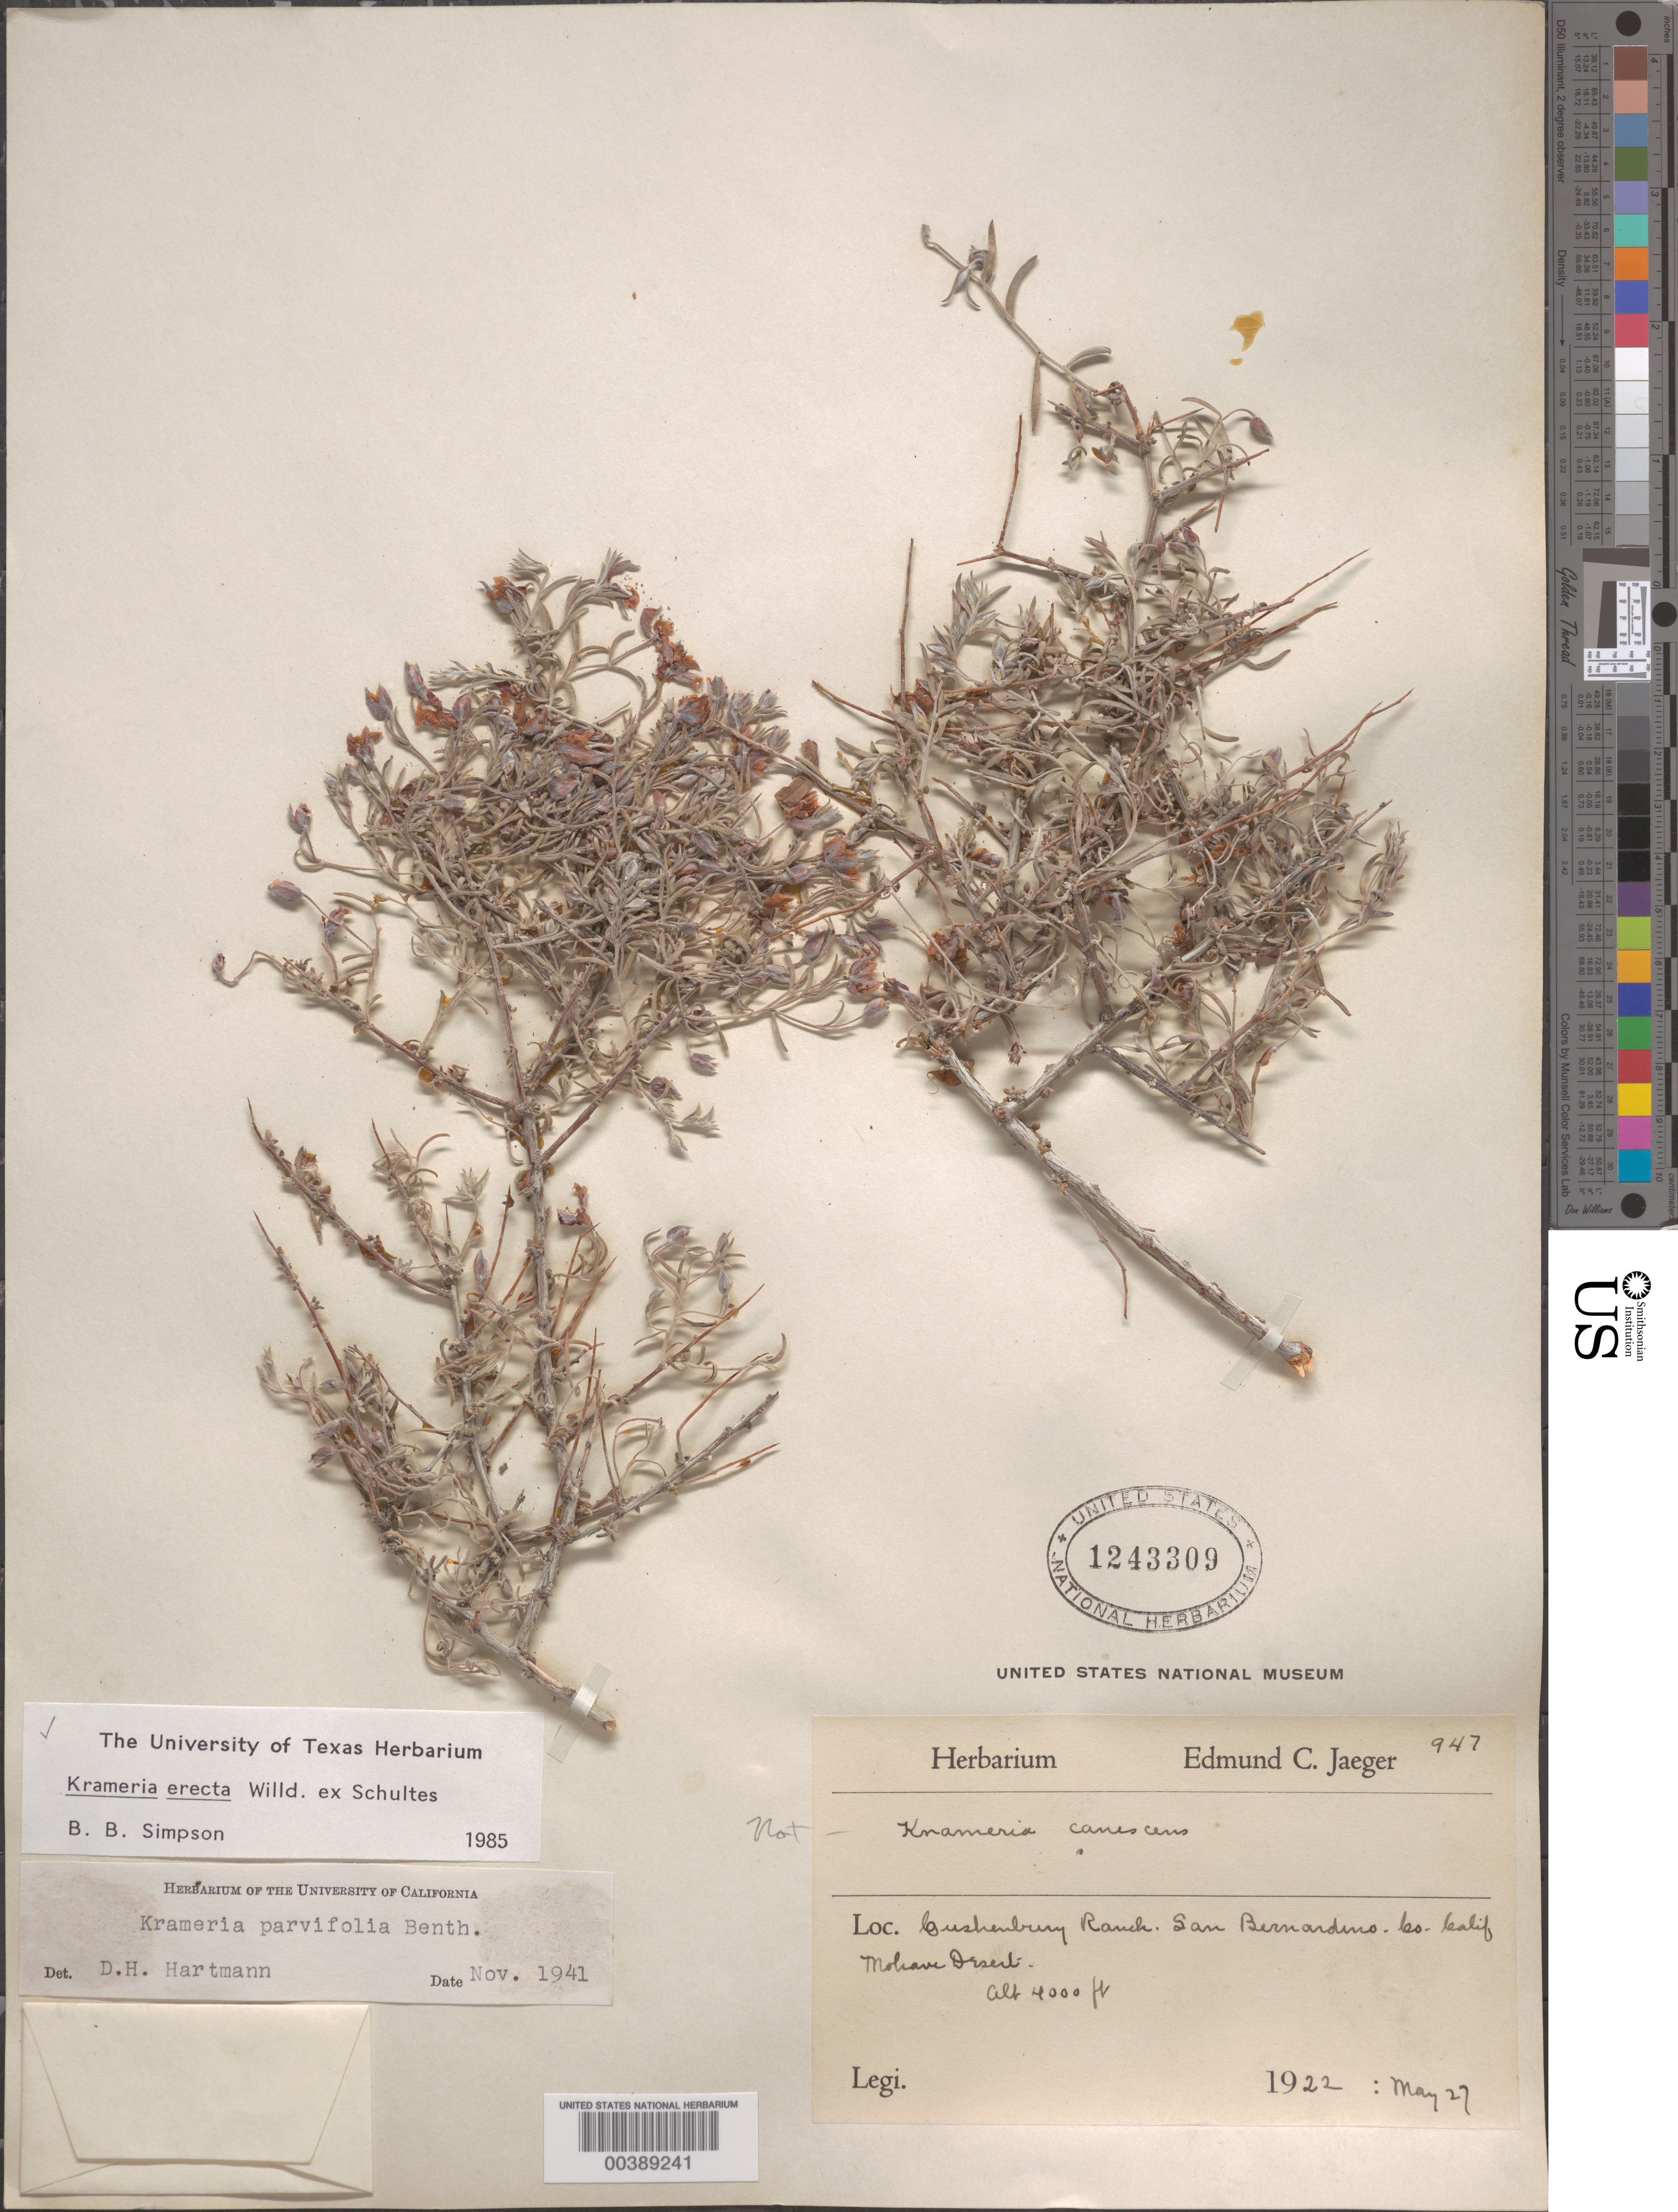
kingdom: Plantae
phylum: Tracheophyta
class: Magnoliopsida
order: Zygophyllales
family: Krameriaceae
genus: Krameria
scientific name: Krameria erecta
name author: Willd. ex Schult.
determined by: Simpson, B. B.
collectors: E. Jaeger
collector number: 947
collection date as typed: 27 May 1922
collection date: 1922-05-27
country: United States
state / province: California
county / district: San Bernardino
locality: Cushenbury Ranch; Mohave Desert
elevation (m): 1219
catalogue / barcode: US 1243309